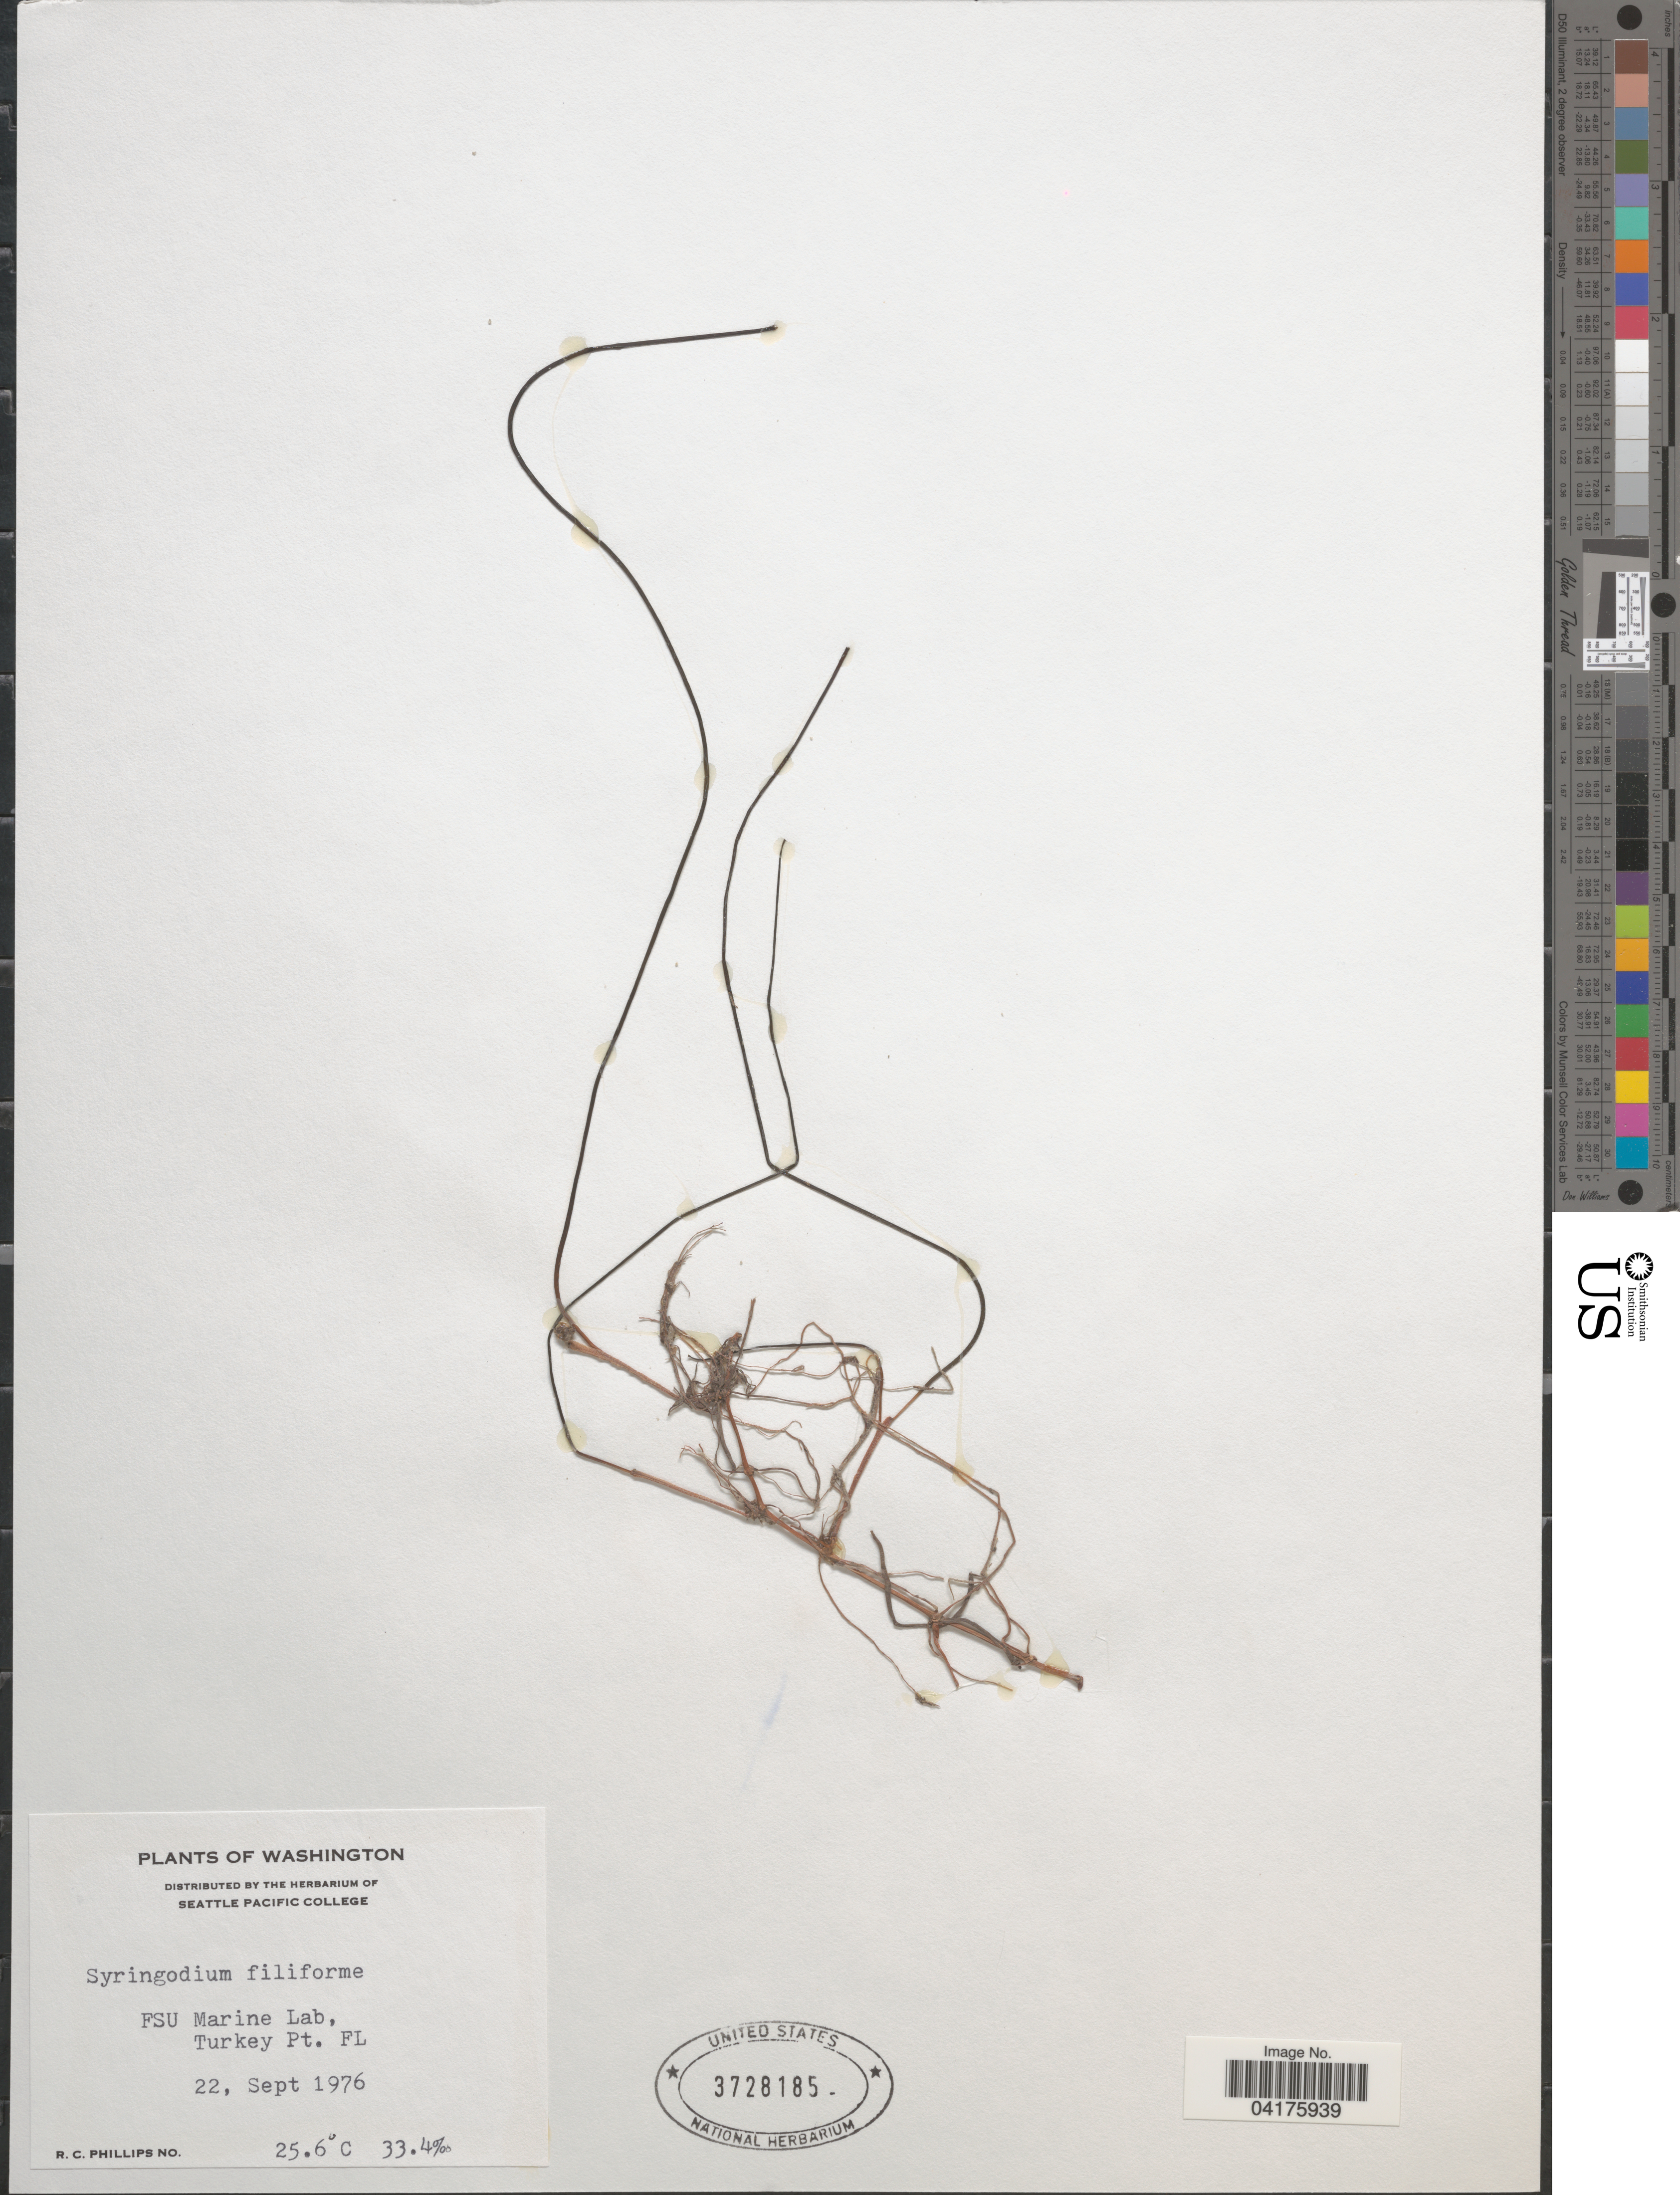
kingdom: Plantae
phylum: Tracheophyta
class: Liliopsida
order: Alismatales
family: Cymodoceaceae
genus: Syringodium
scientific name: Syringodium filiforme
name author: Kütz.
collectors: R. C. Phillips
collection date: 1976-09-22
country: United States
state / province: Florida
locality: FSU Marine Lab. Turkey Pt., FL.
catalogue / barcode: US 3728185